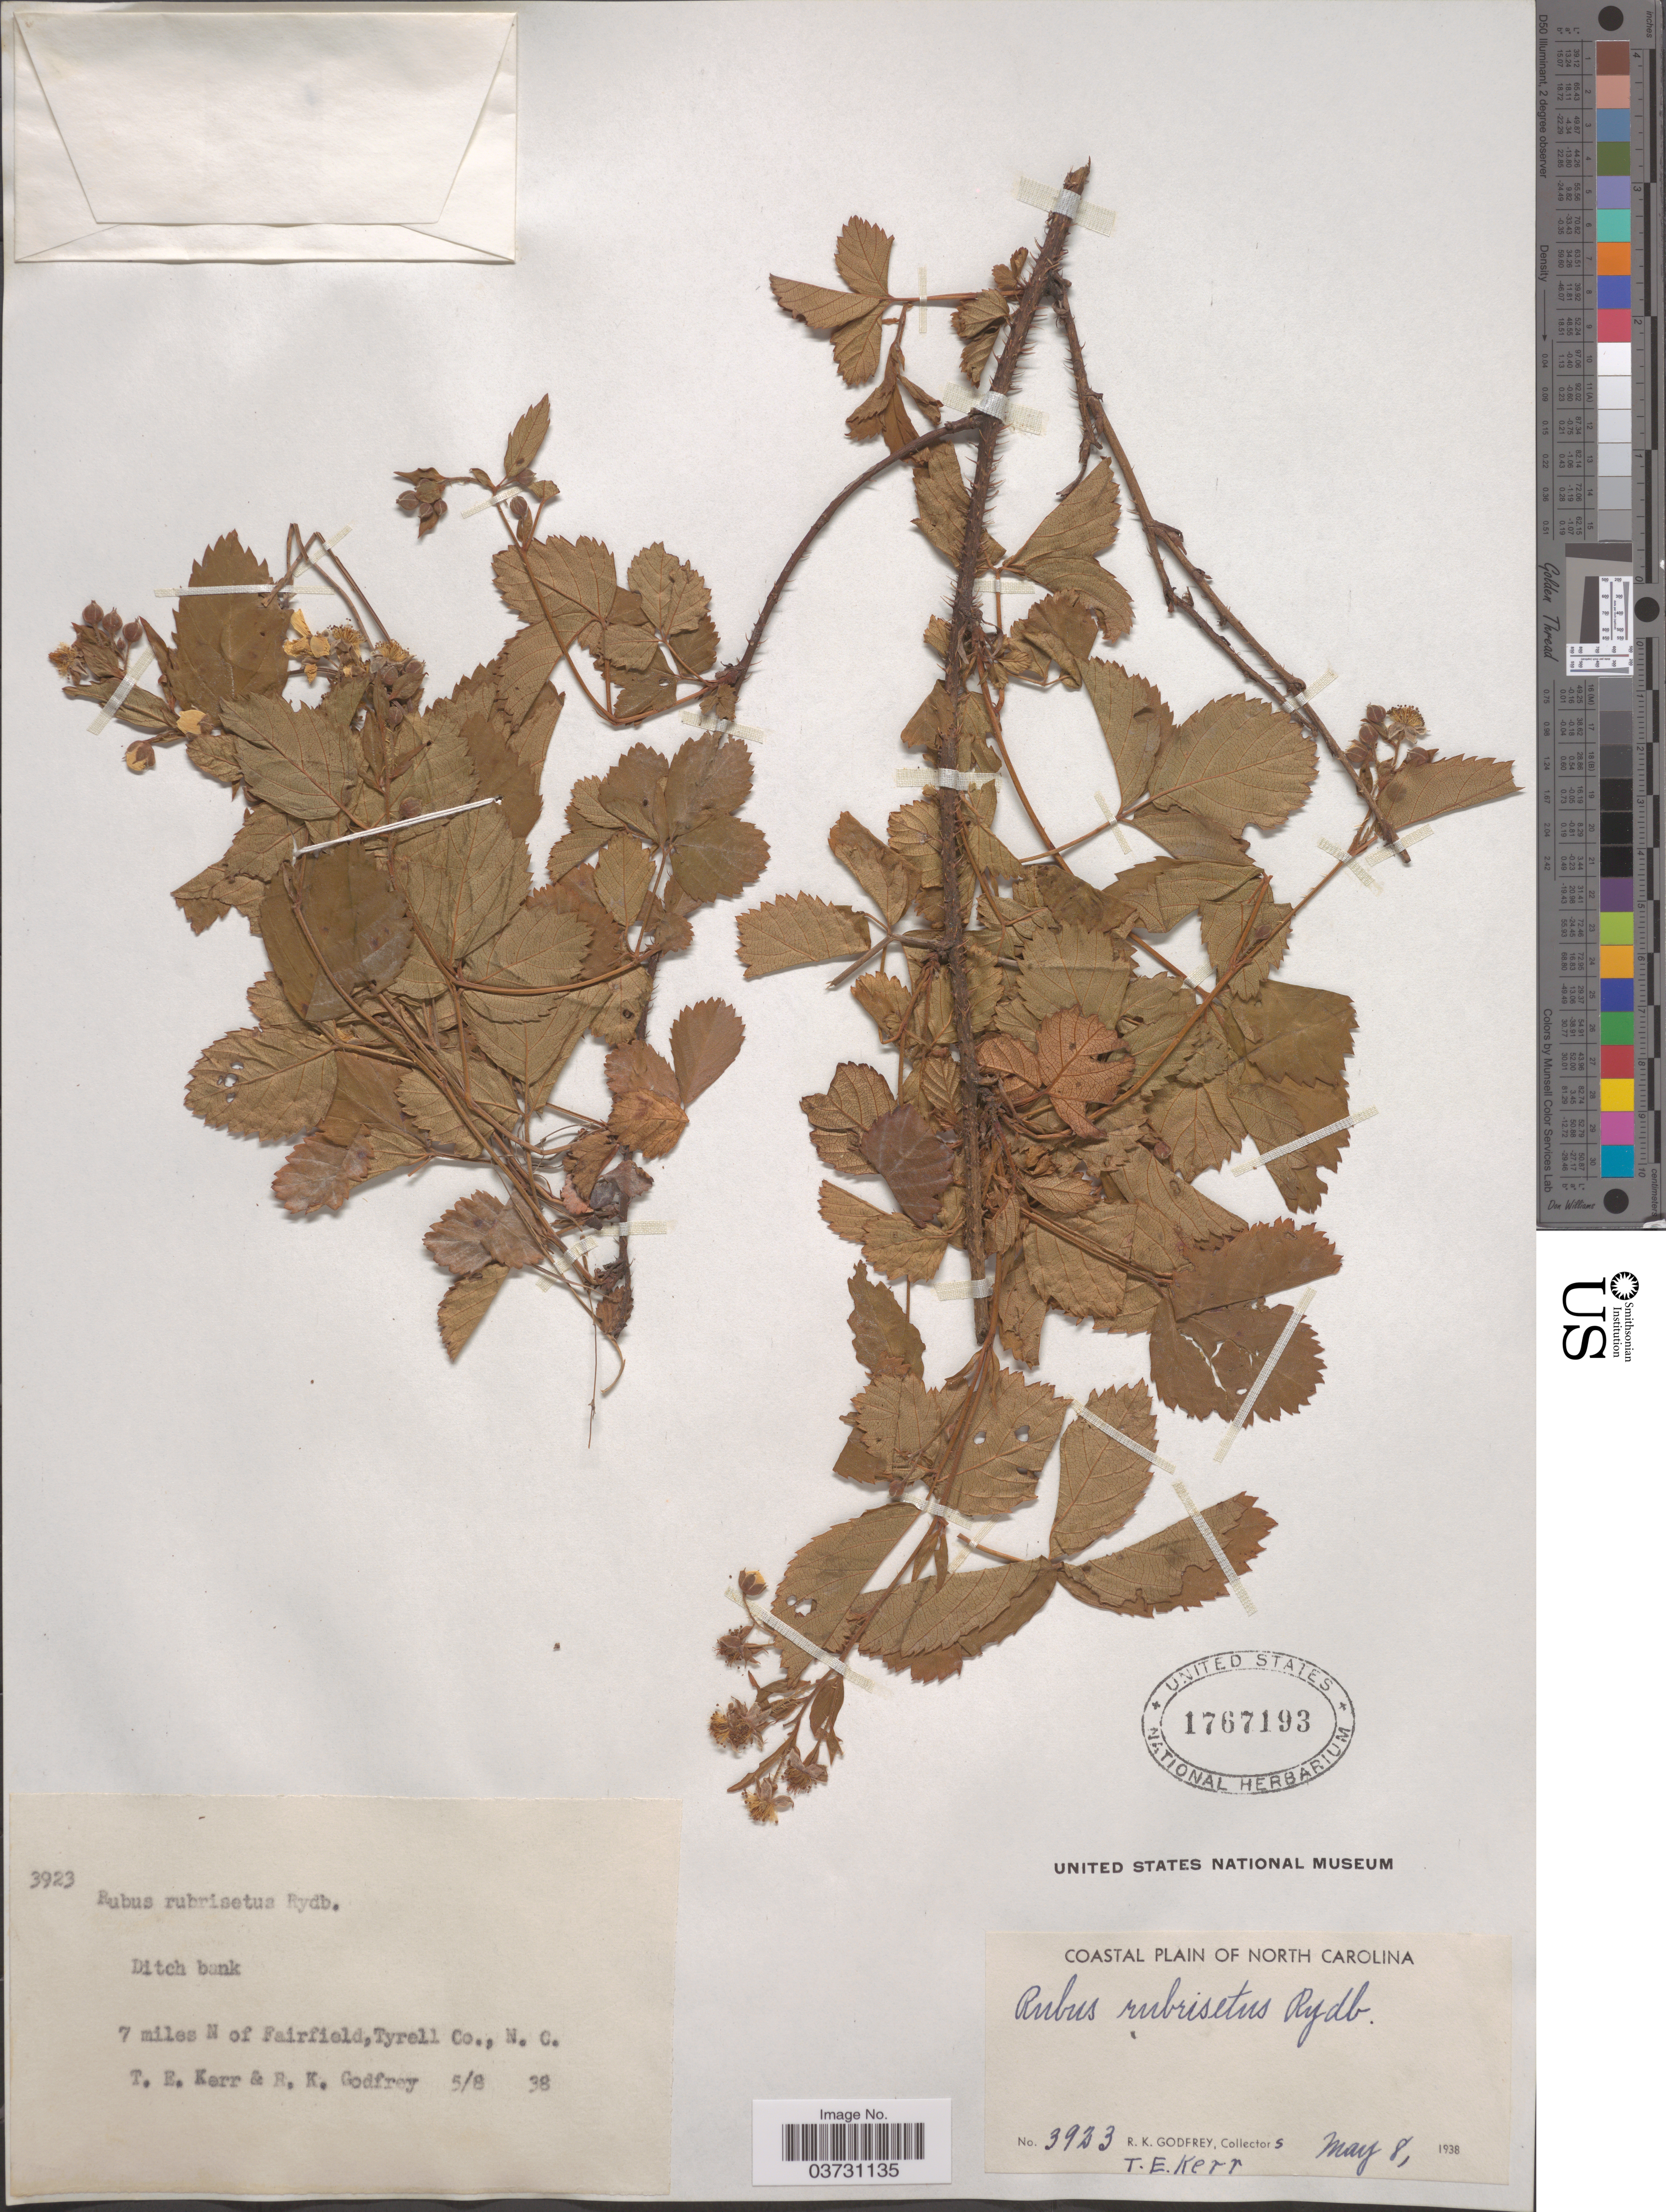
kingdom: Plantae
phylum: Tracheophyta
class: Magnoliopsida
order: Rosales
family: Rosaceae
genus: Rubus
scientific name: Rubus rubrisetus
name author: Rydb.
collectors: R. K. Godfrey & T. E. Kerr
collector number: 3933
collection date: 1938-05-08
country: United States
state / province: North Carolina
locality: Coastal Plain of North Carolina. 7 miles N of Fairfield, Tyrell Co.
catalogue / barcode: US 1767193